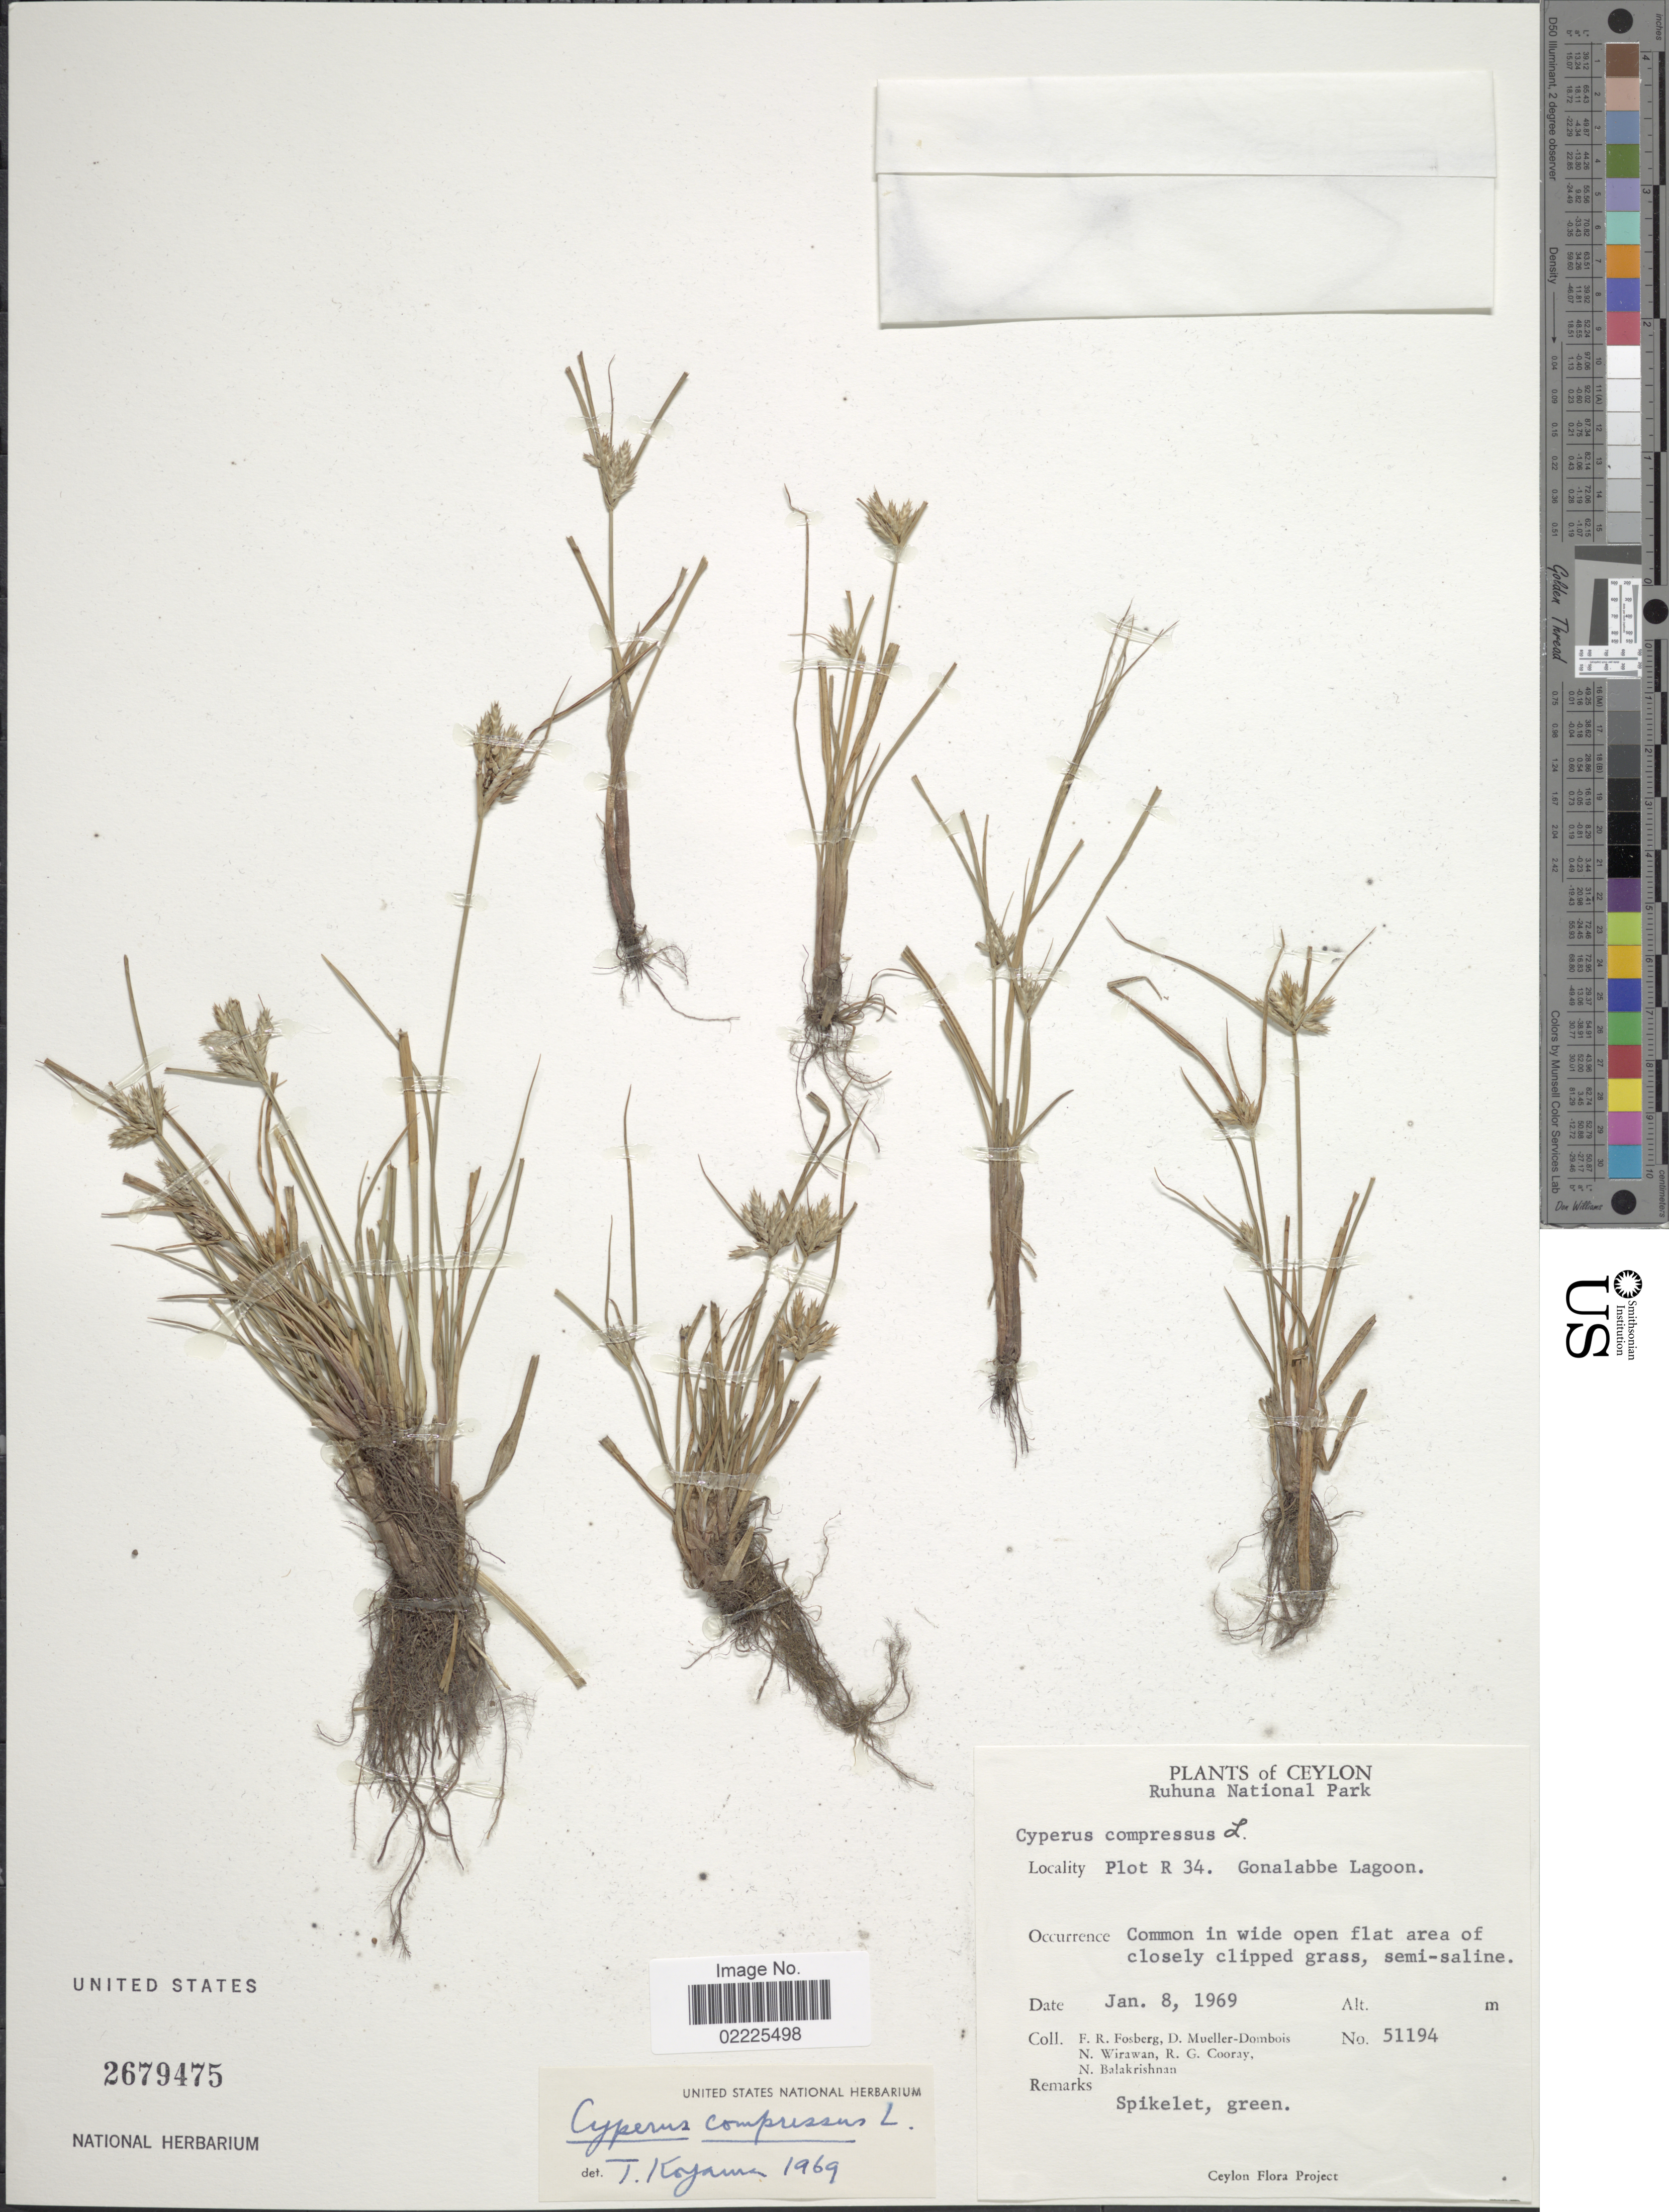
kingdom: Plantae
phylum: Tracheophyta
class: Liliopsida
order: Poales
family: Cyperaceae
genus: Cyperus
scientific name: Cyperus compressus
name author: L.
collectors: F. R. Fosberg, D. Mueller-Dombois, N. Wirawan, R. Cooray & N. Balakrishnan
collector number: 51194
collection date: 1969-01-08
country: Sri Lanka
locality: Ceylon, Ruhuna National Park, Plot R 34. Gonalabbe Lagoon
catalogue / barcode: US 2679475